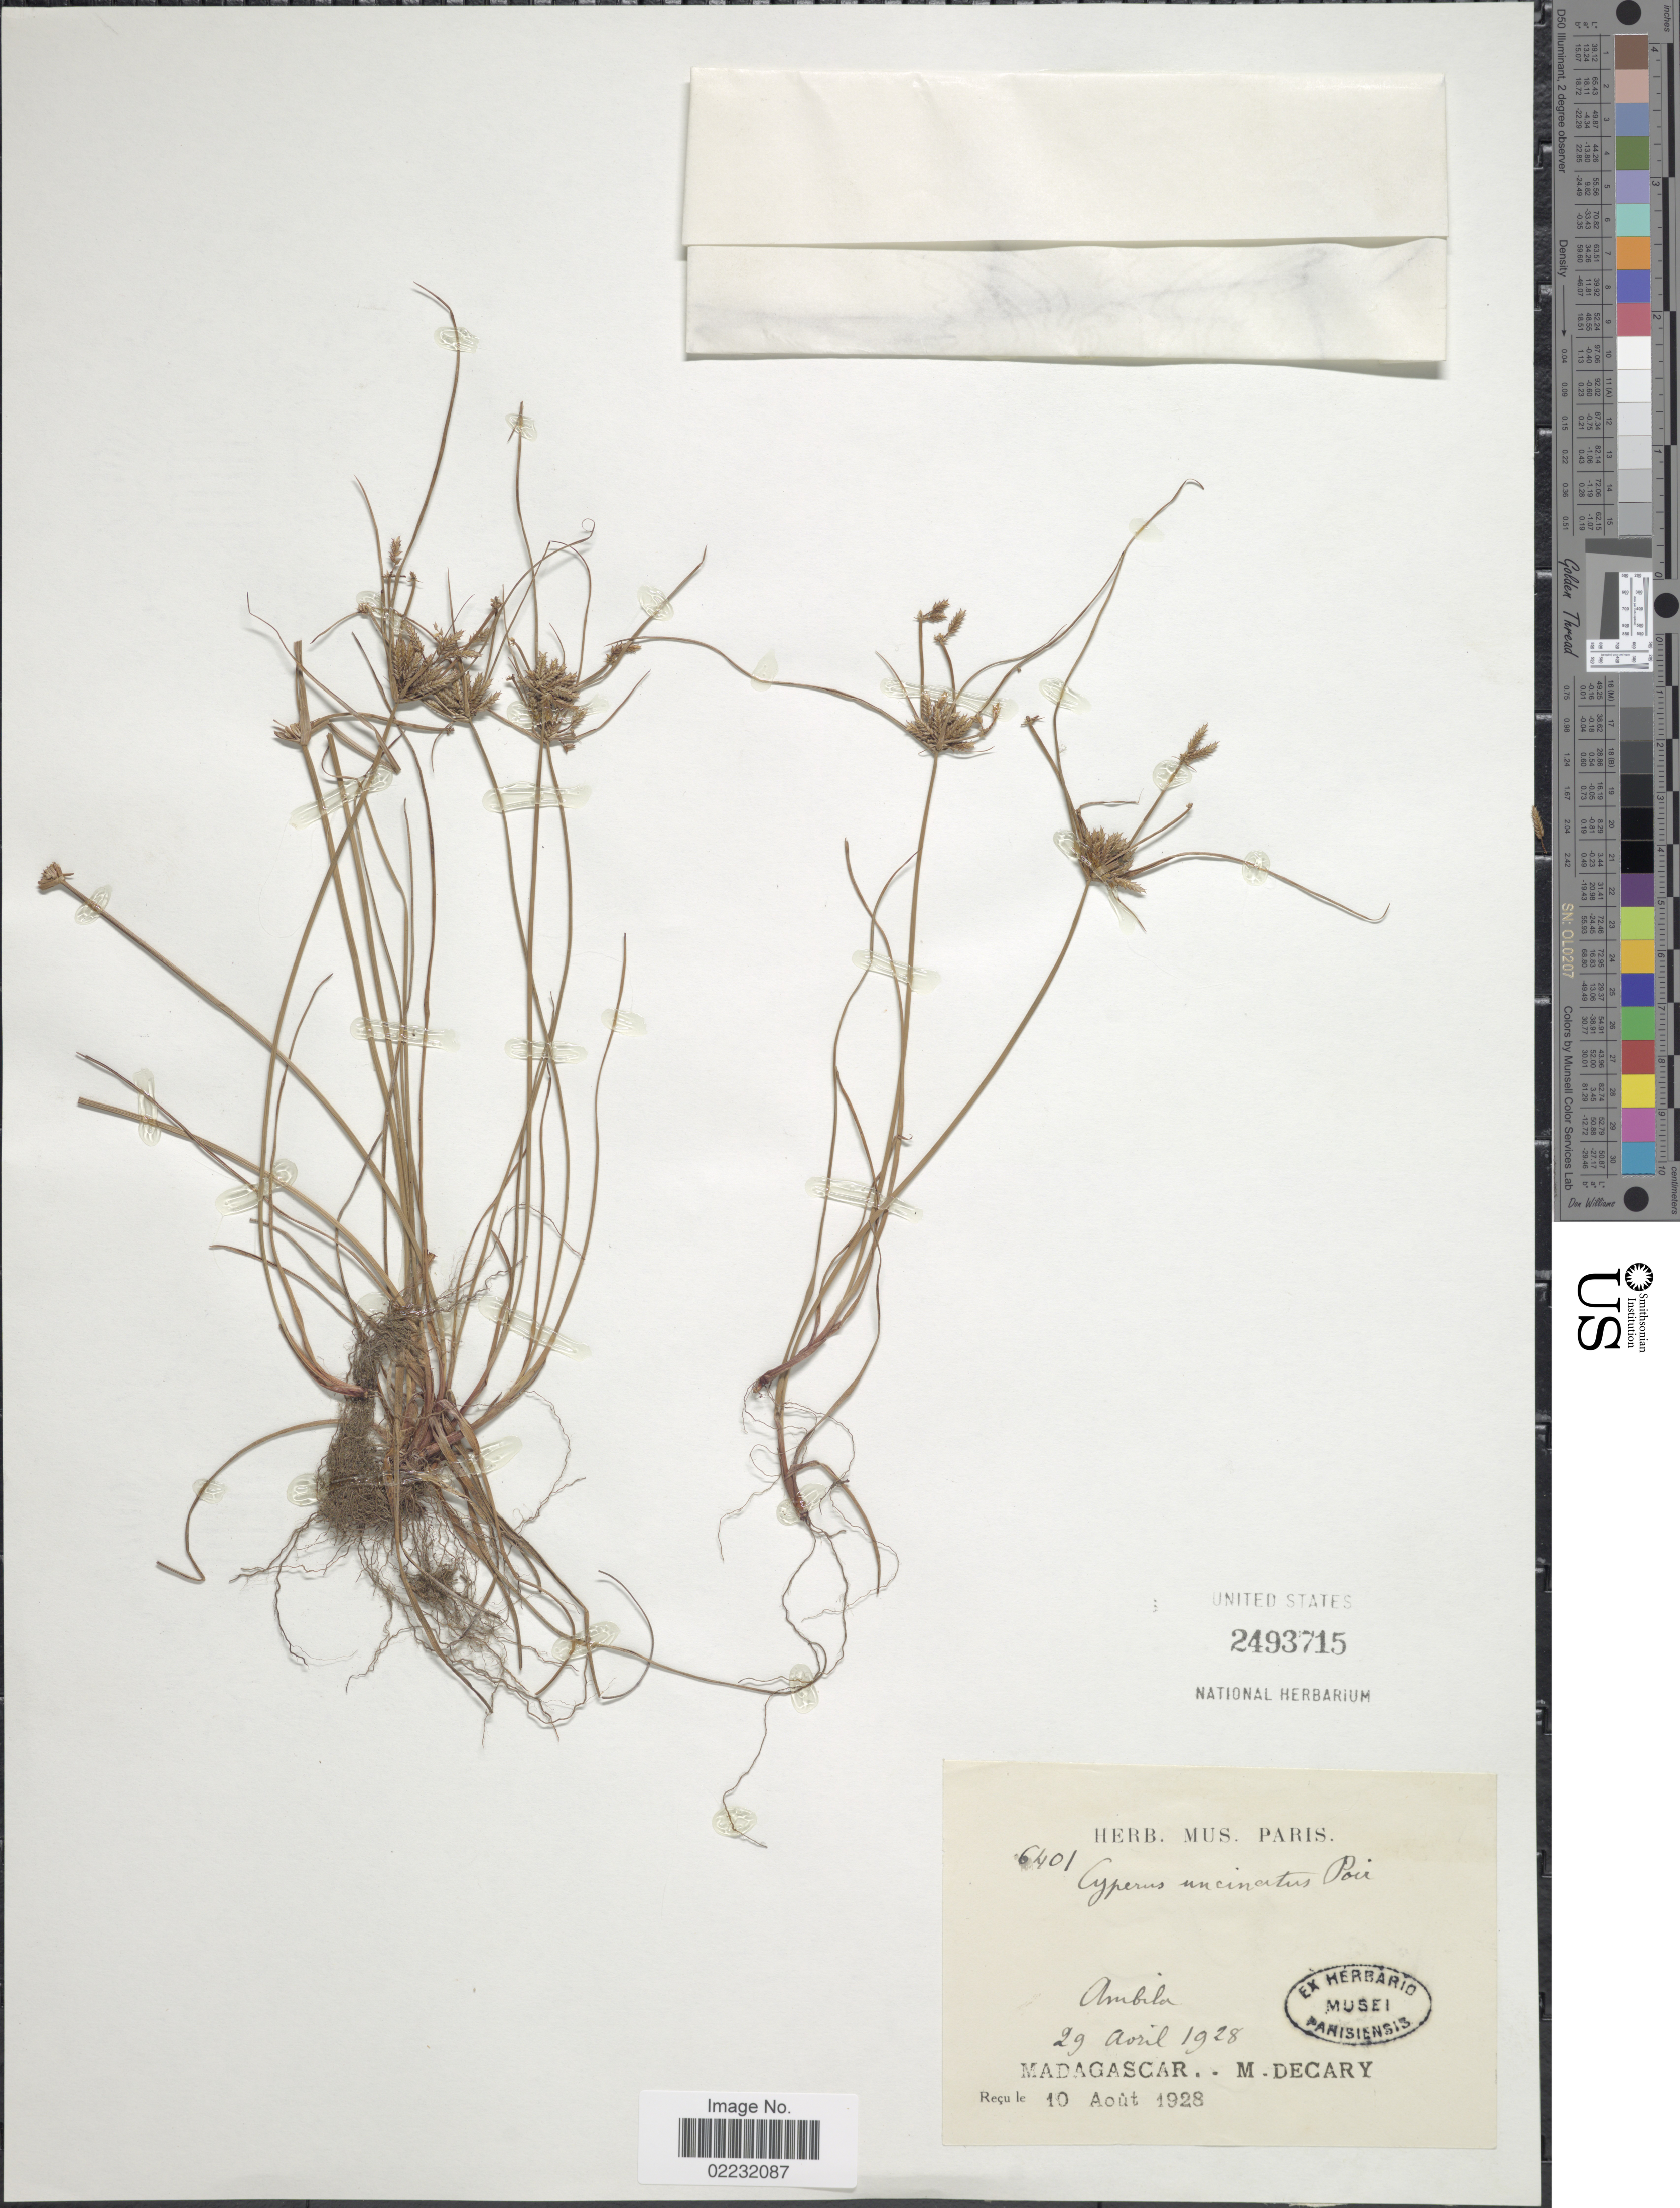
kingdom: Plantae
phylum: Tracheophyta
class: Liliopsida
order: Poales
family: Cyperaceae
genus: Cyperus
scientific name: Cyperus sp.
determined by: Strong, Mark T., (BOT), Smithsonian Institution - National Museum of Natural History (UNITED STATES)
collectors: R. Decary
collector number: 6401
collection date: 1928-08-10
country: Madagascar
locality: Ambila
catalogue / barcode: US 2493715